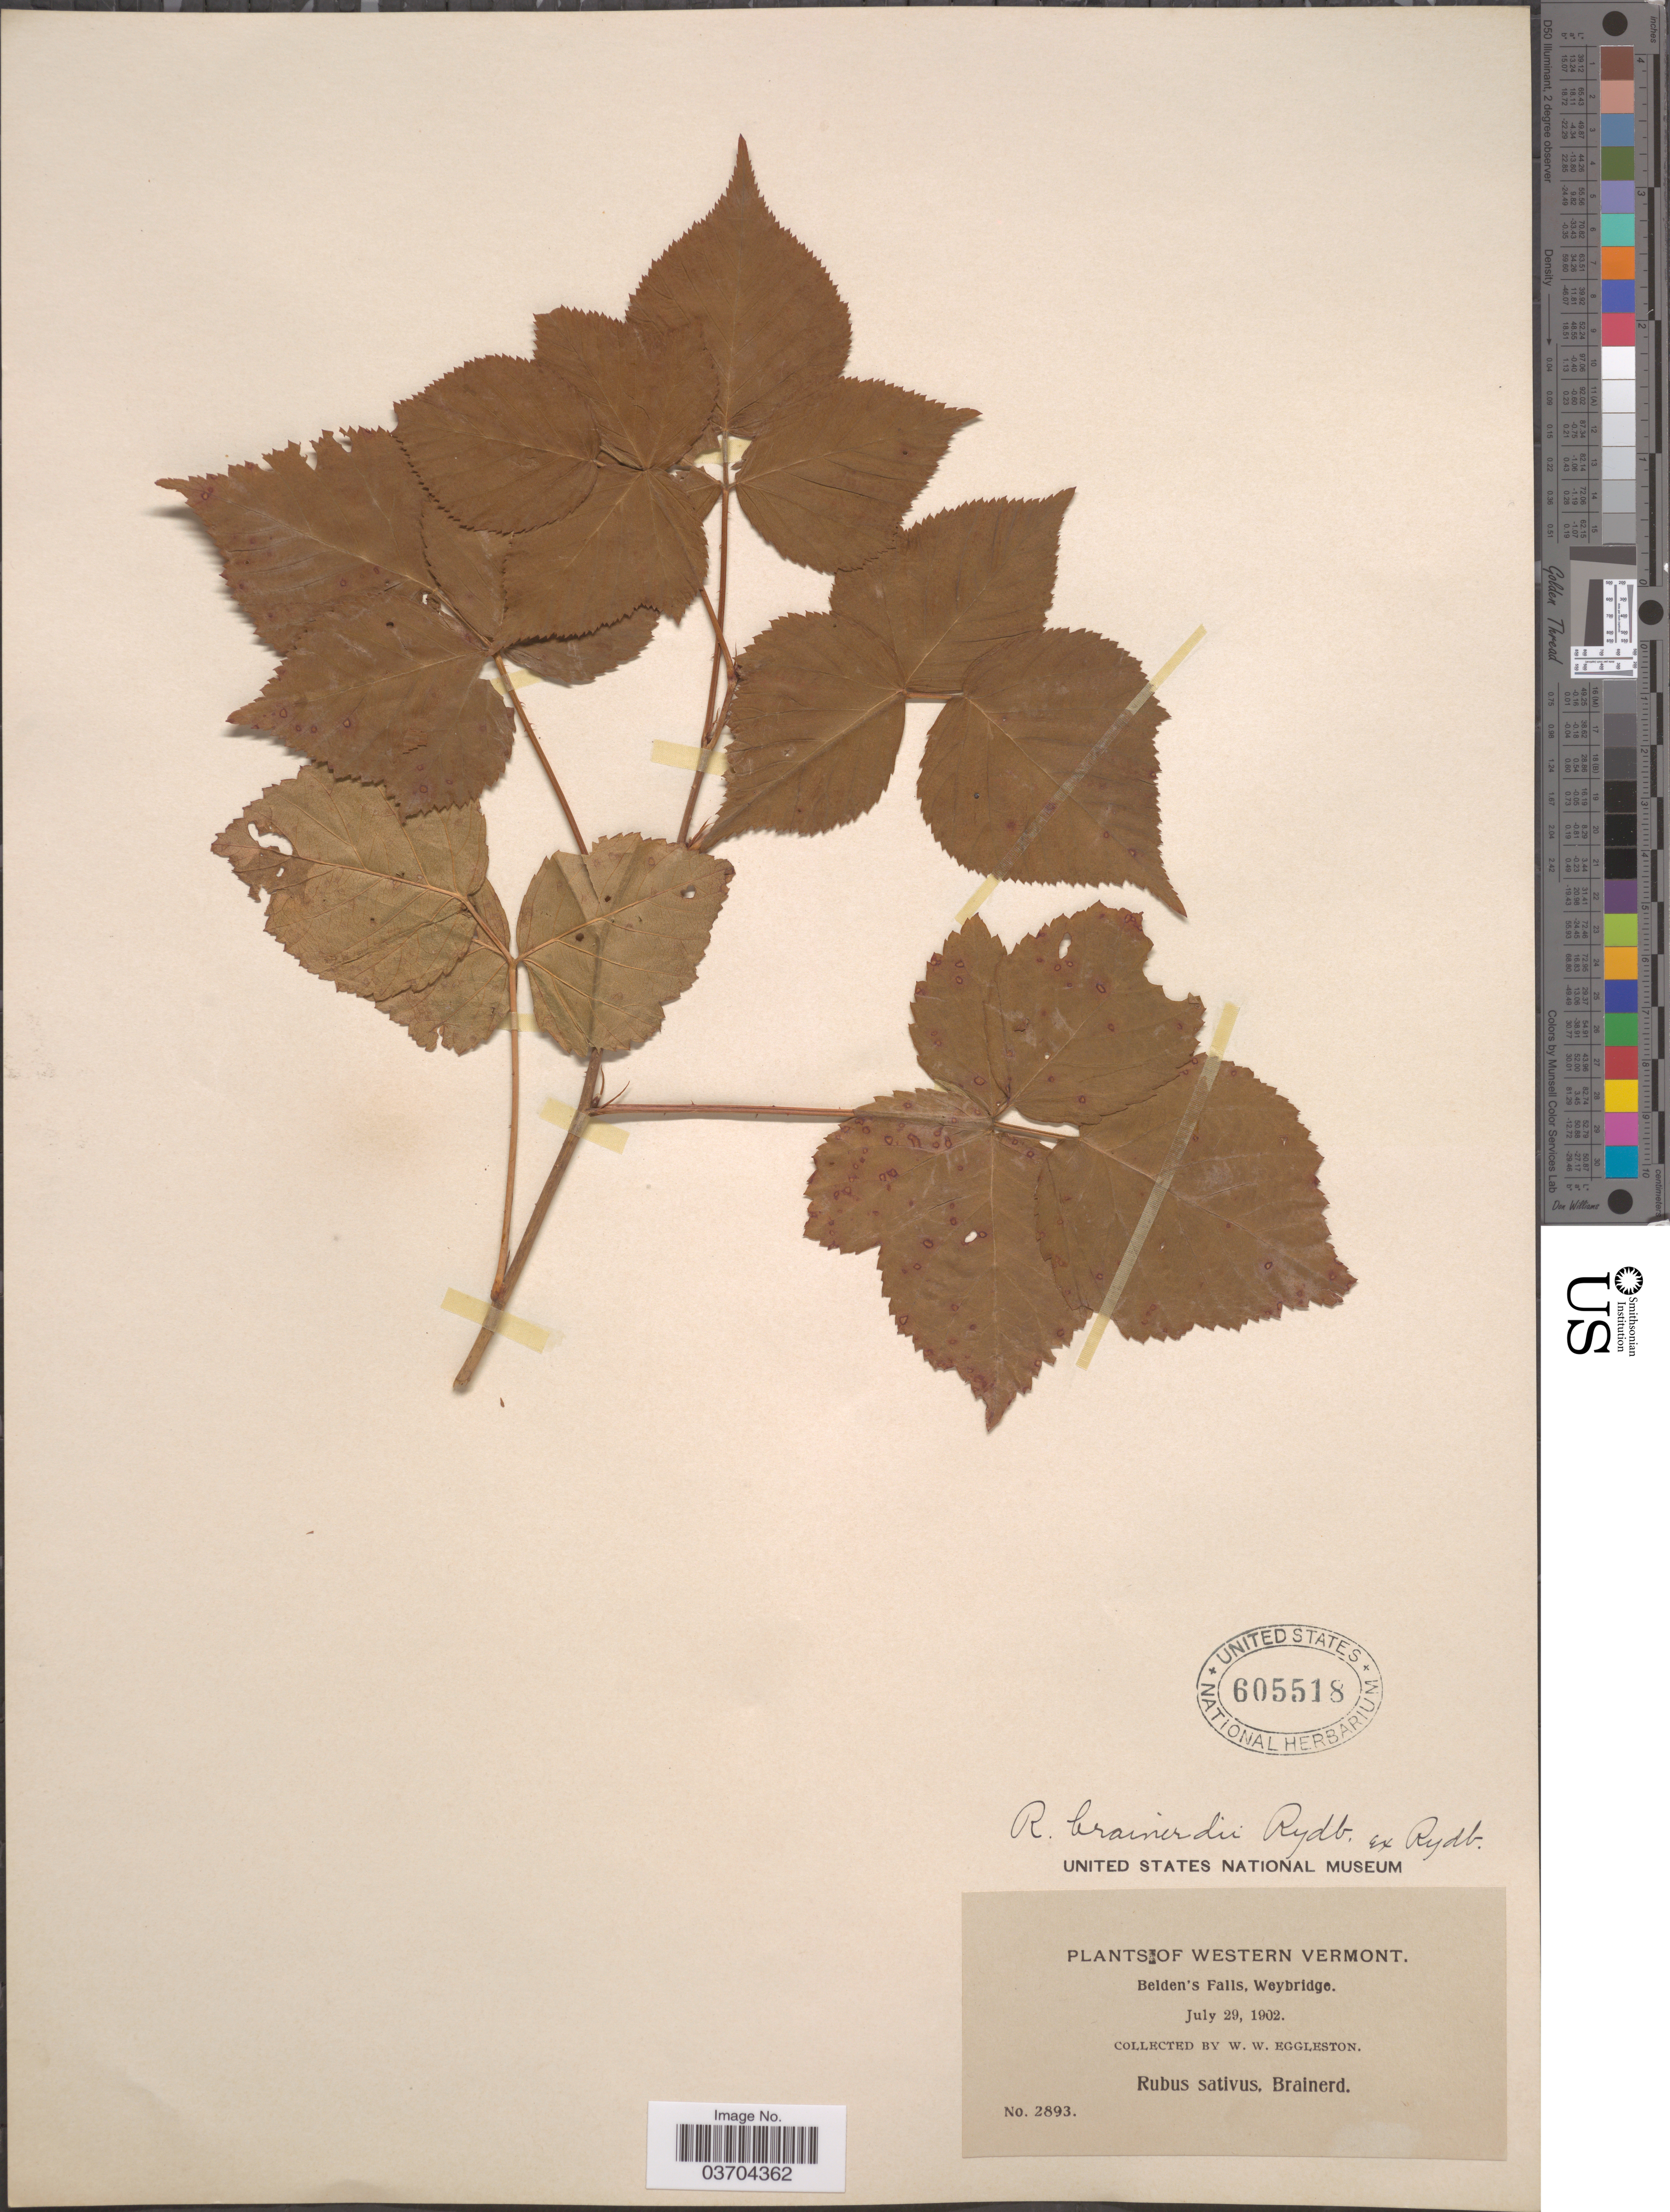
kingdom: Plantae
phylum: Tracheophyta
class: Magnoliopsida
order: Rosales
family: Rosaceae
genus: Rubus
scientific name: Rubus brainerdii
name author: Fernald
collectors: W. W. Eggleston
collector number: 2893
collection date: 1902-07-29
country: United States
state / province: Vermont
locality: Western Vermont. Belden's Falls, Weybridge.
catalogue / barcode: US 605518